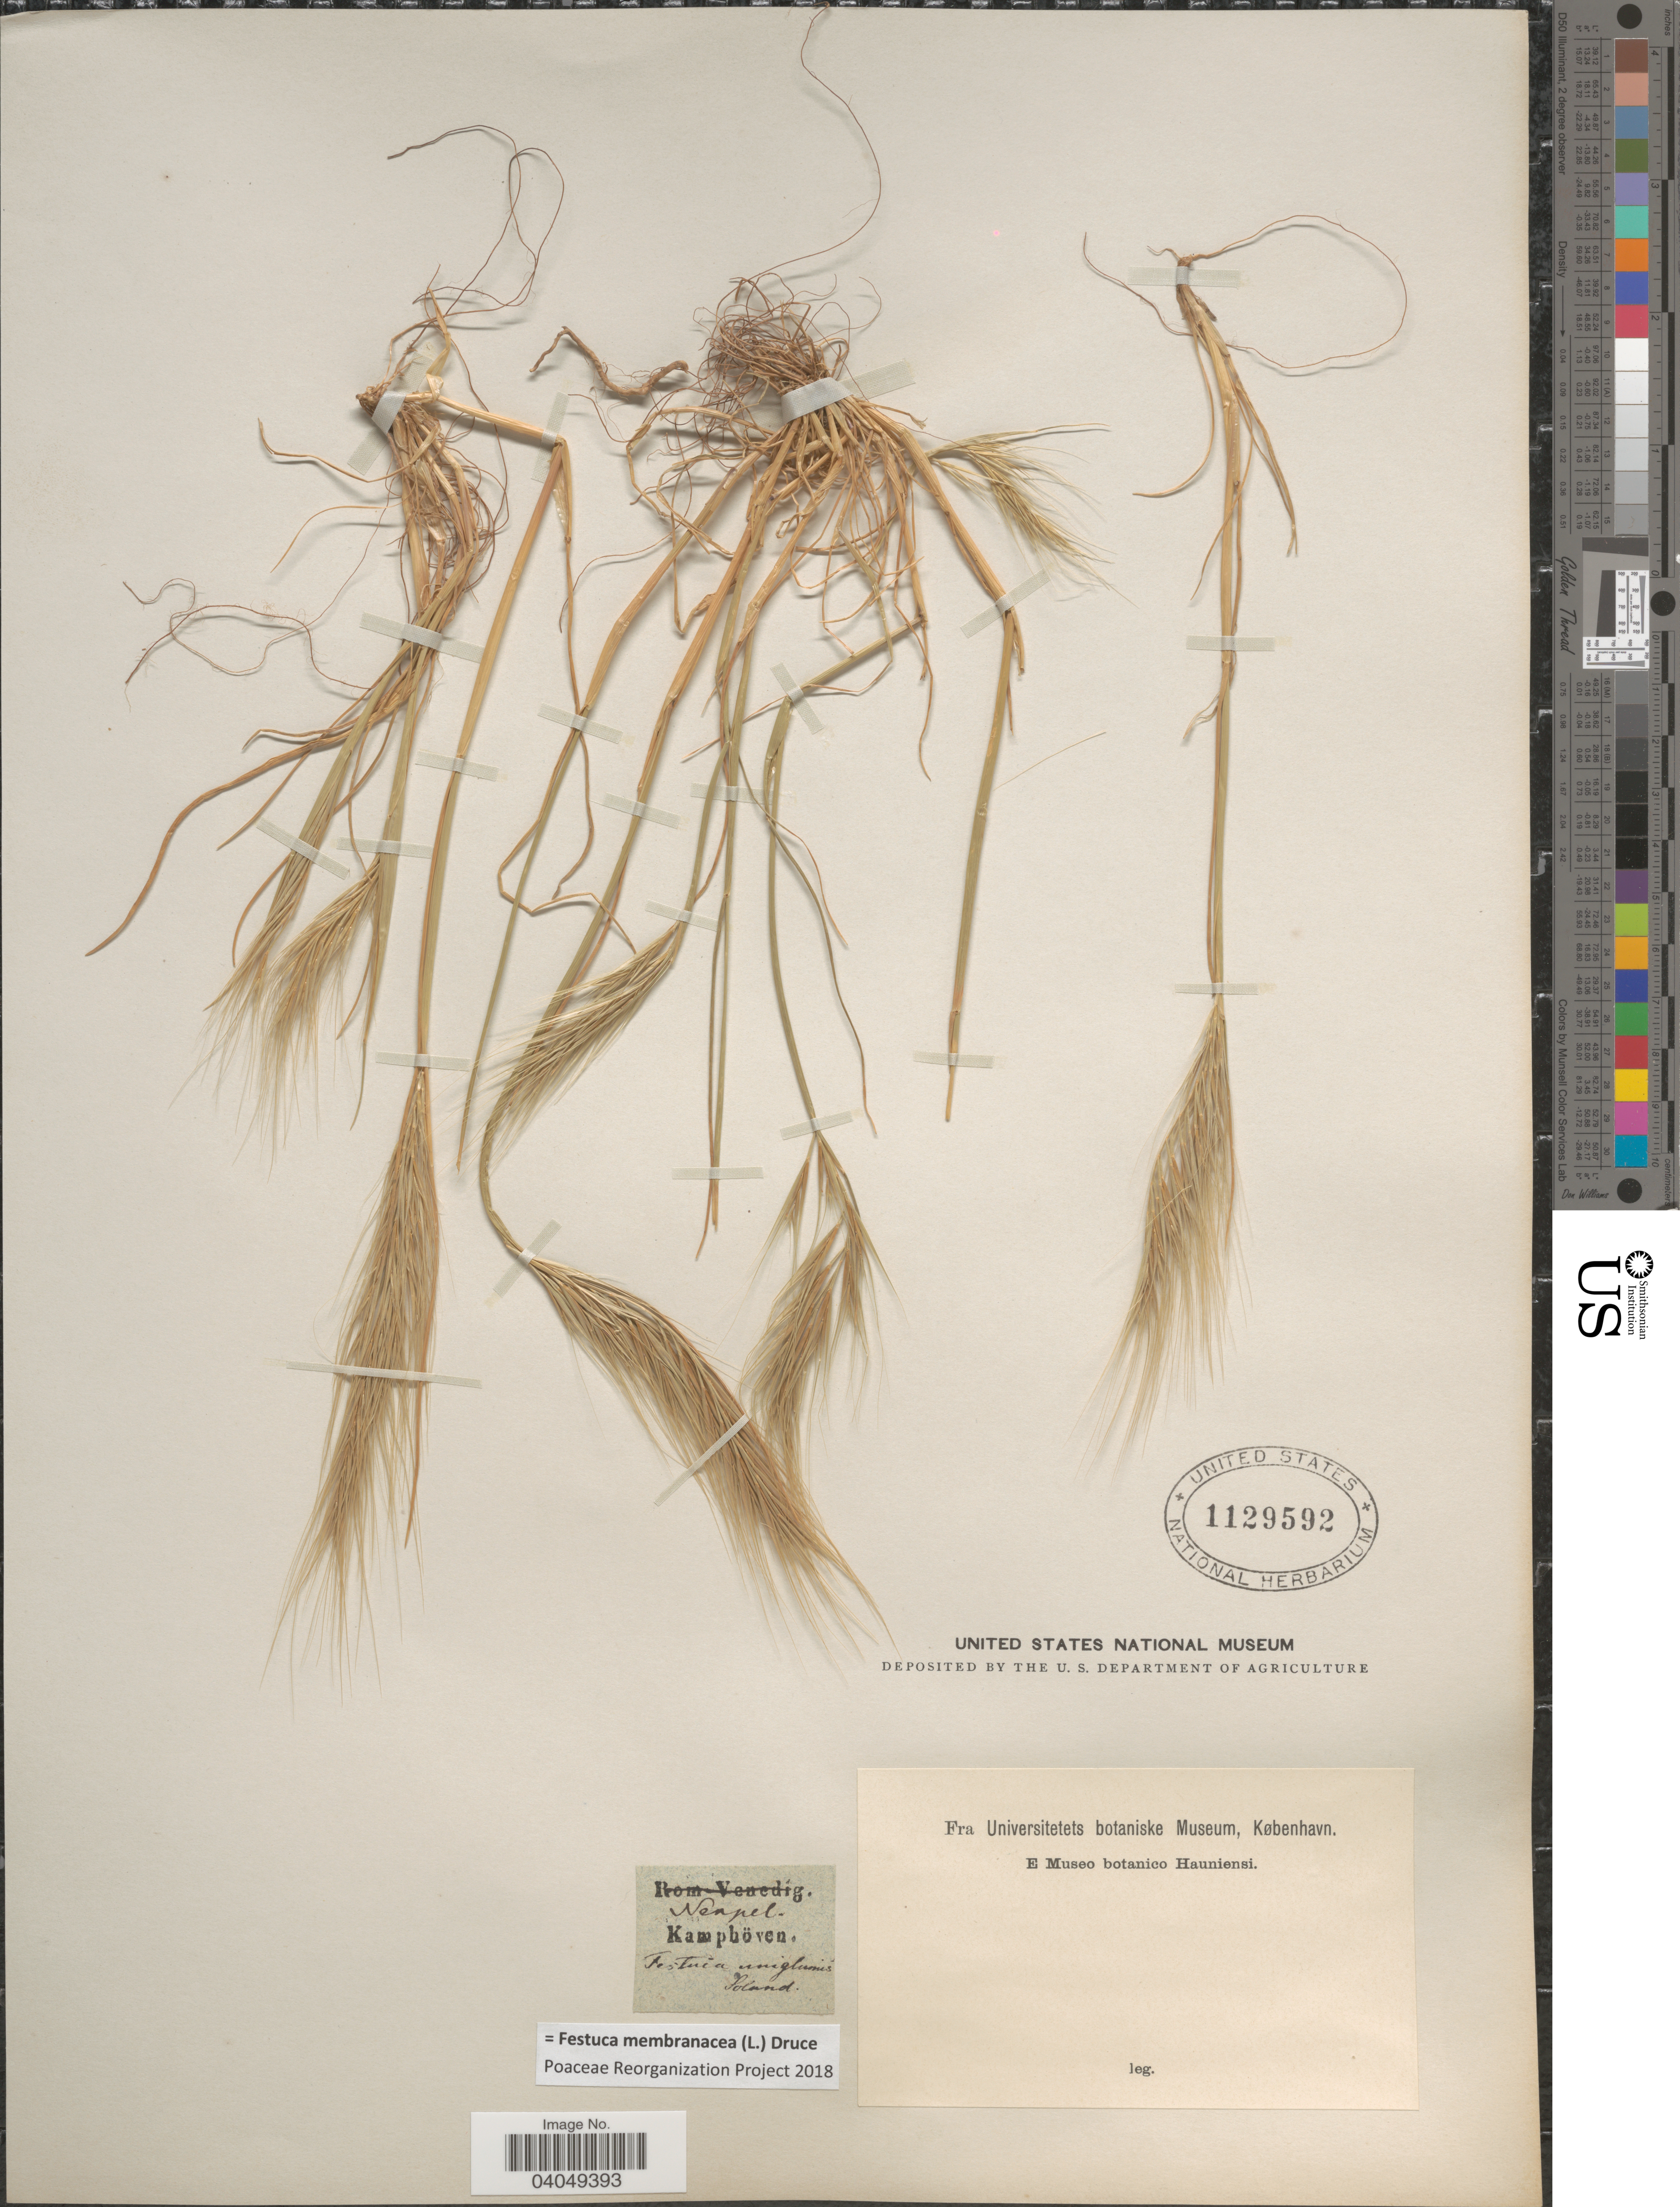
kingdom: Plantae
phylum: Tracheophyta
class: Liliopsida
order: Poales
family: Poaceae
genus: Festuca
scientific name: Festuca membranacea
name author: Kit.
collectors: Kamphöven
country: Italy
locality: Neapel.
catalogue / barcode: US 1129592